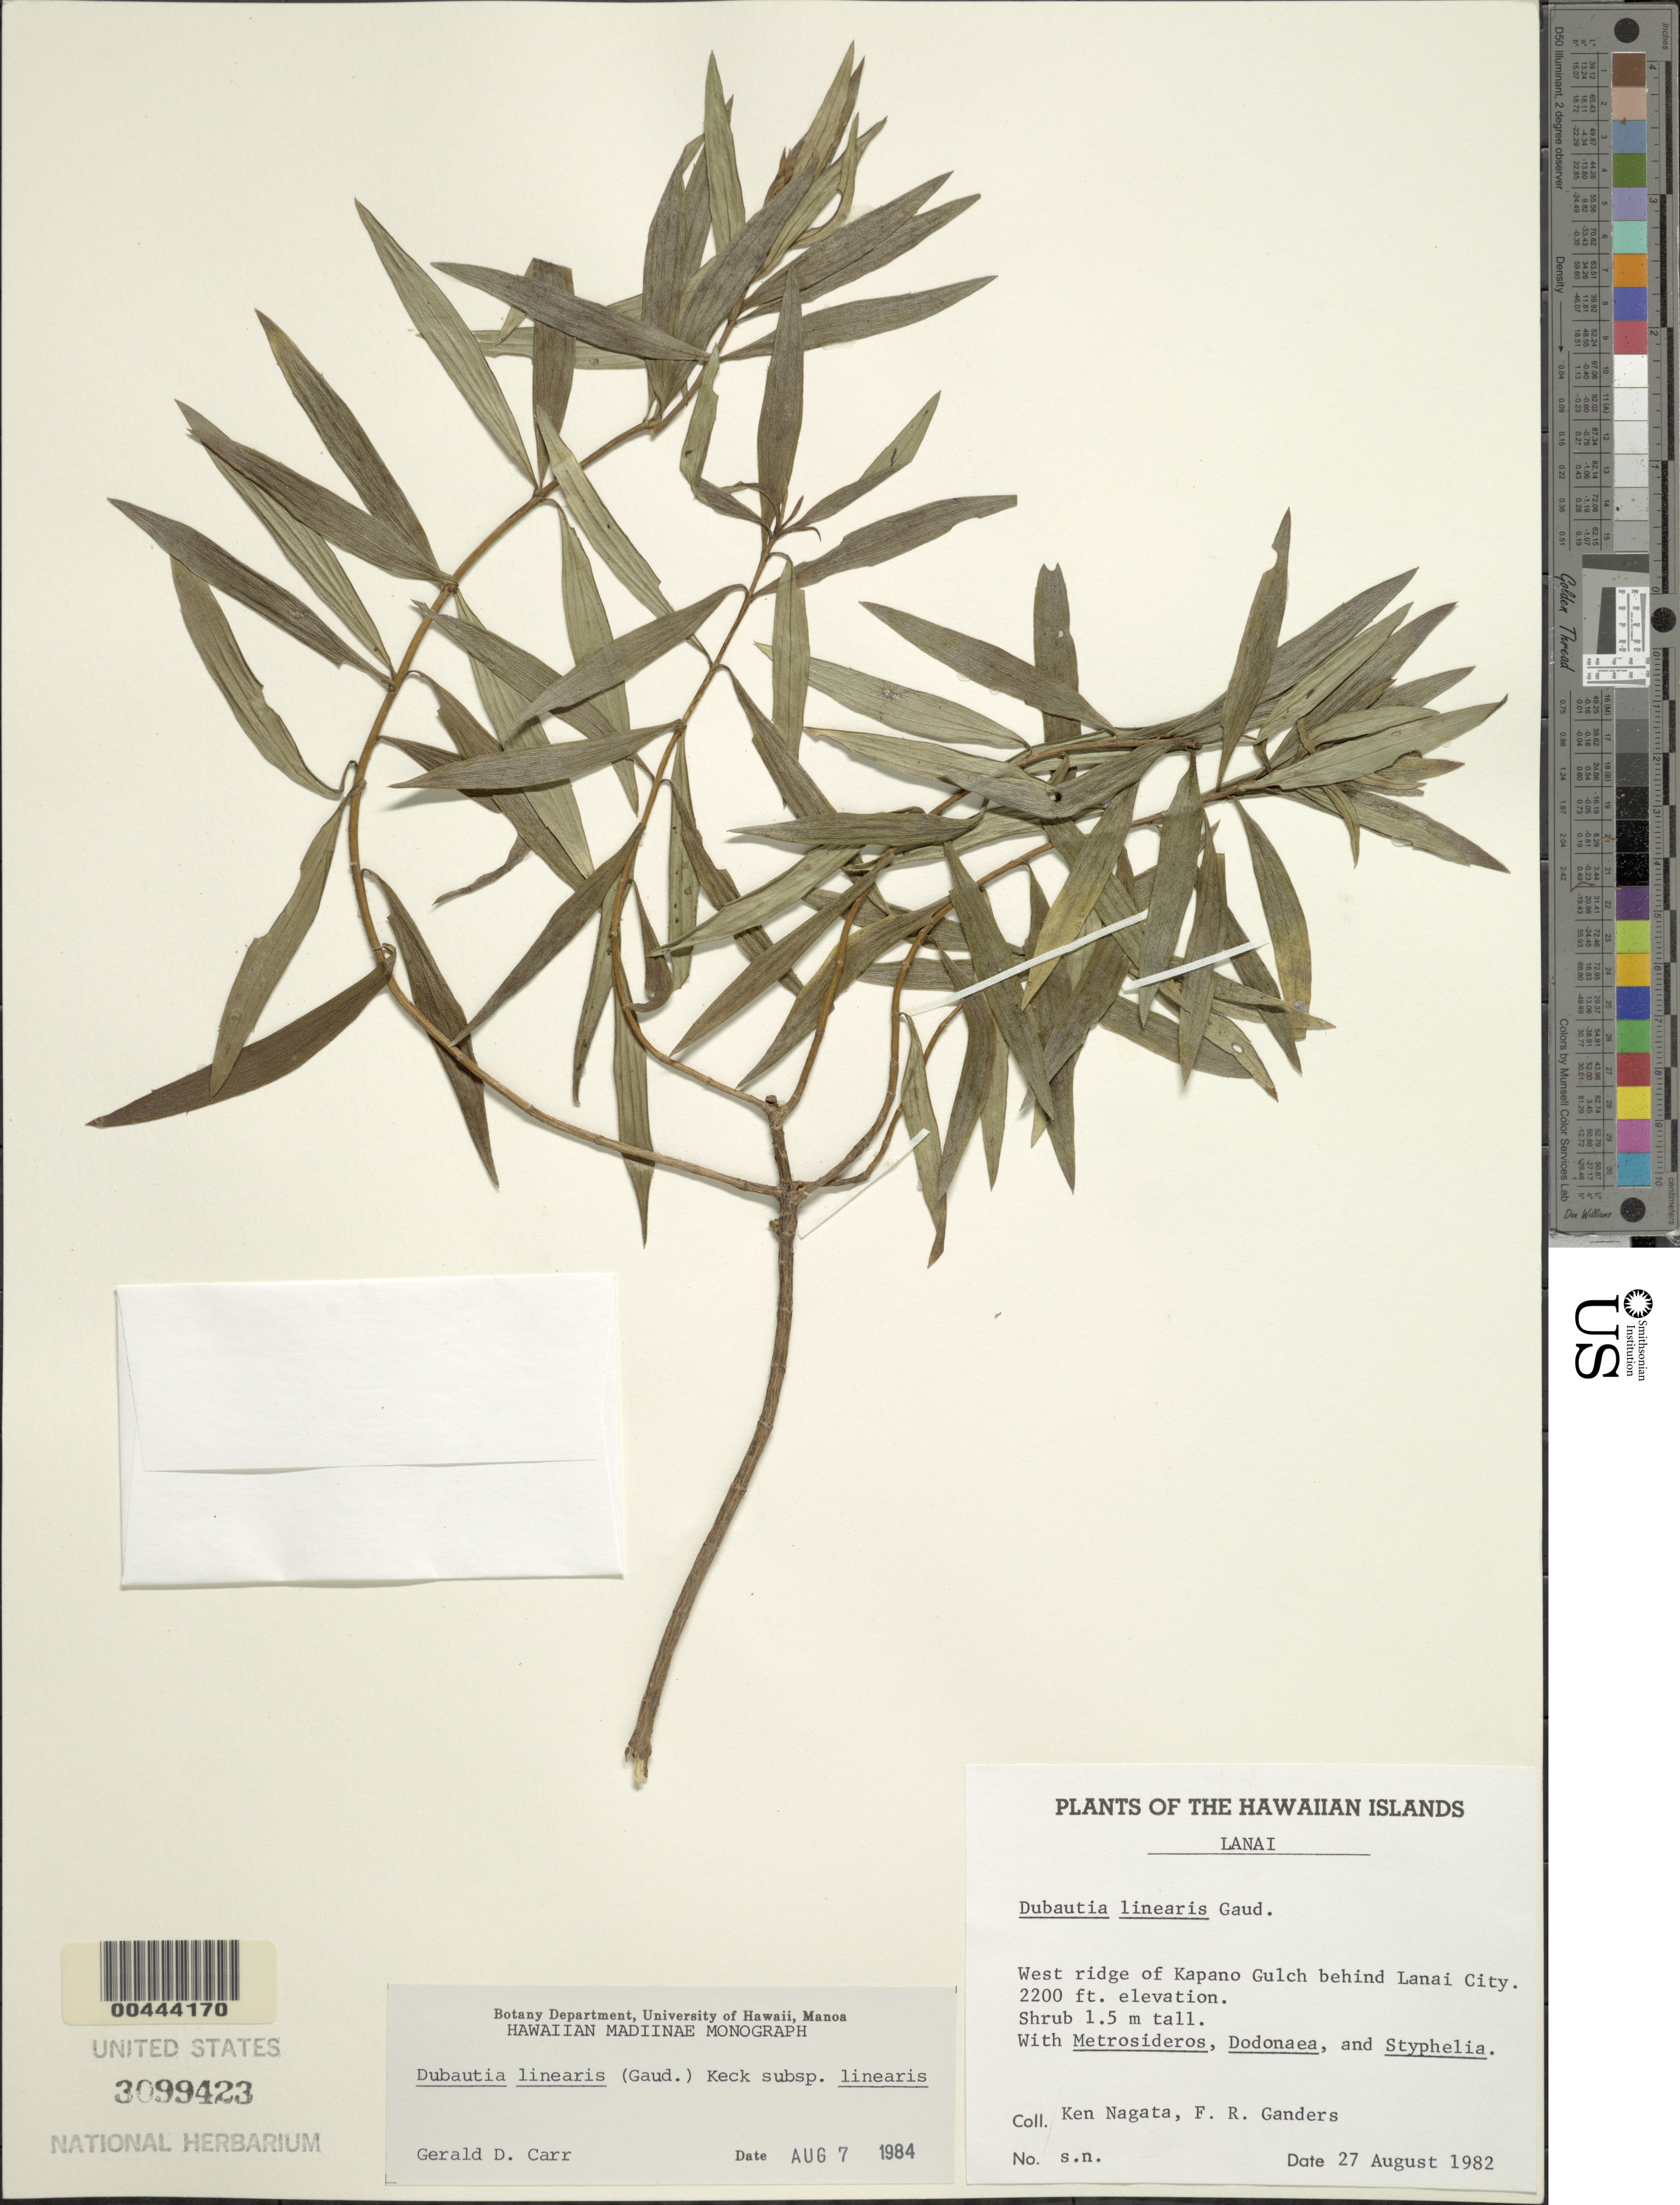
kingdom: Plantae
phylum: Tracheophyta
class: Magnoliopsida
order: Asterales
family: Asteraceae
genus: Dubautia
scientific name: Dubautia linearis subsp. linearis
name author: (Gaudich.) D.D. Keck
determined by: Carr, G. D.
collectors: K. Nagata & F. R. Ganders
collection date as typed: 27 Aug 1982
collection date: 1982-08-27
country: United States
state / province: Hawaii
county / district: Maui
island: Lana'i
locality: W ridge of Kapano Gulch behind Lanai City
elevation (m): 671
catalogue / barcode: US 3099423